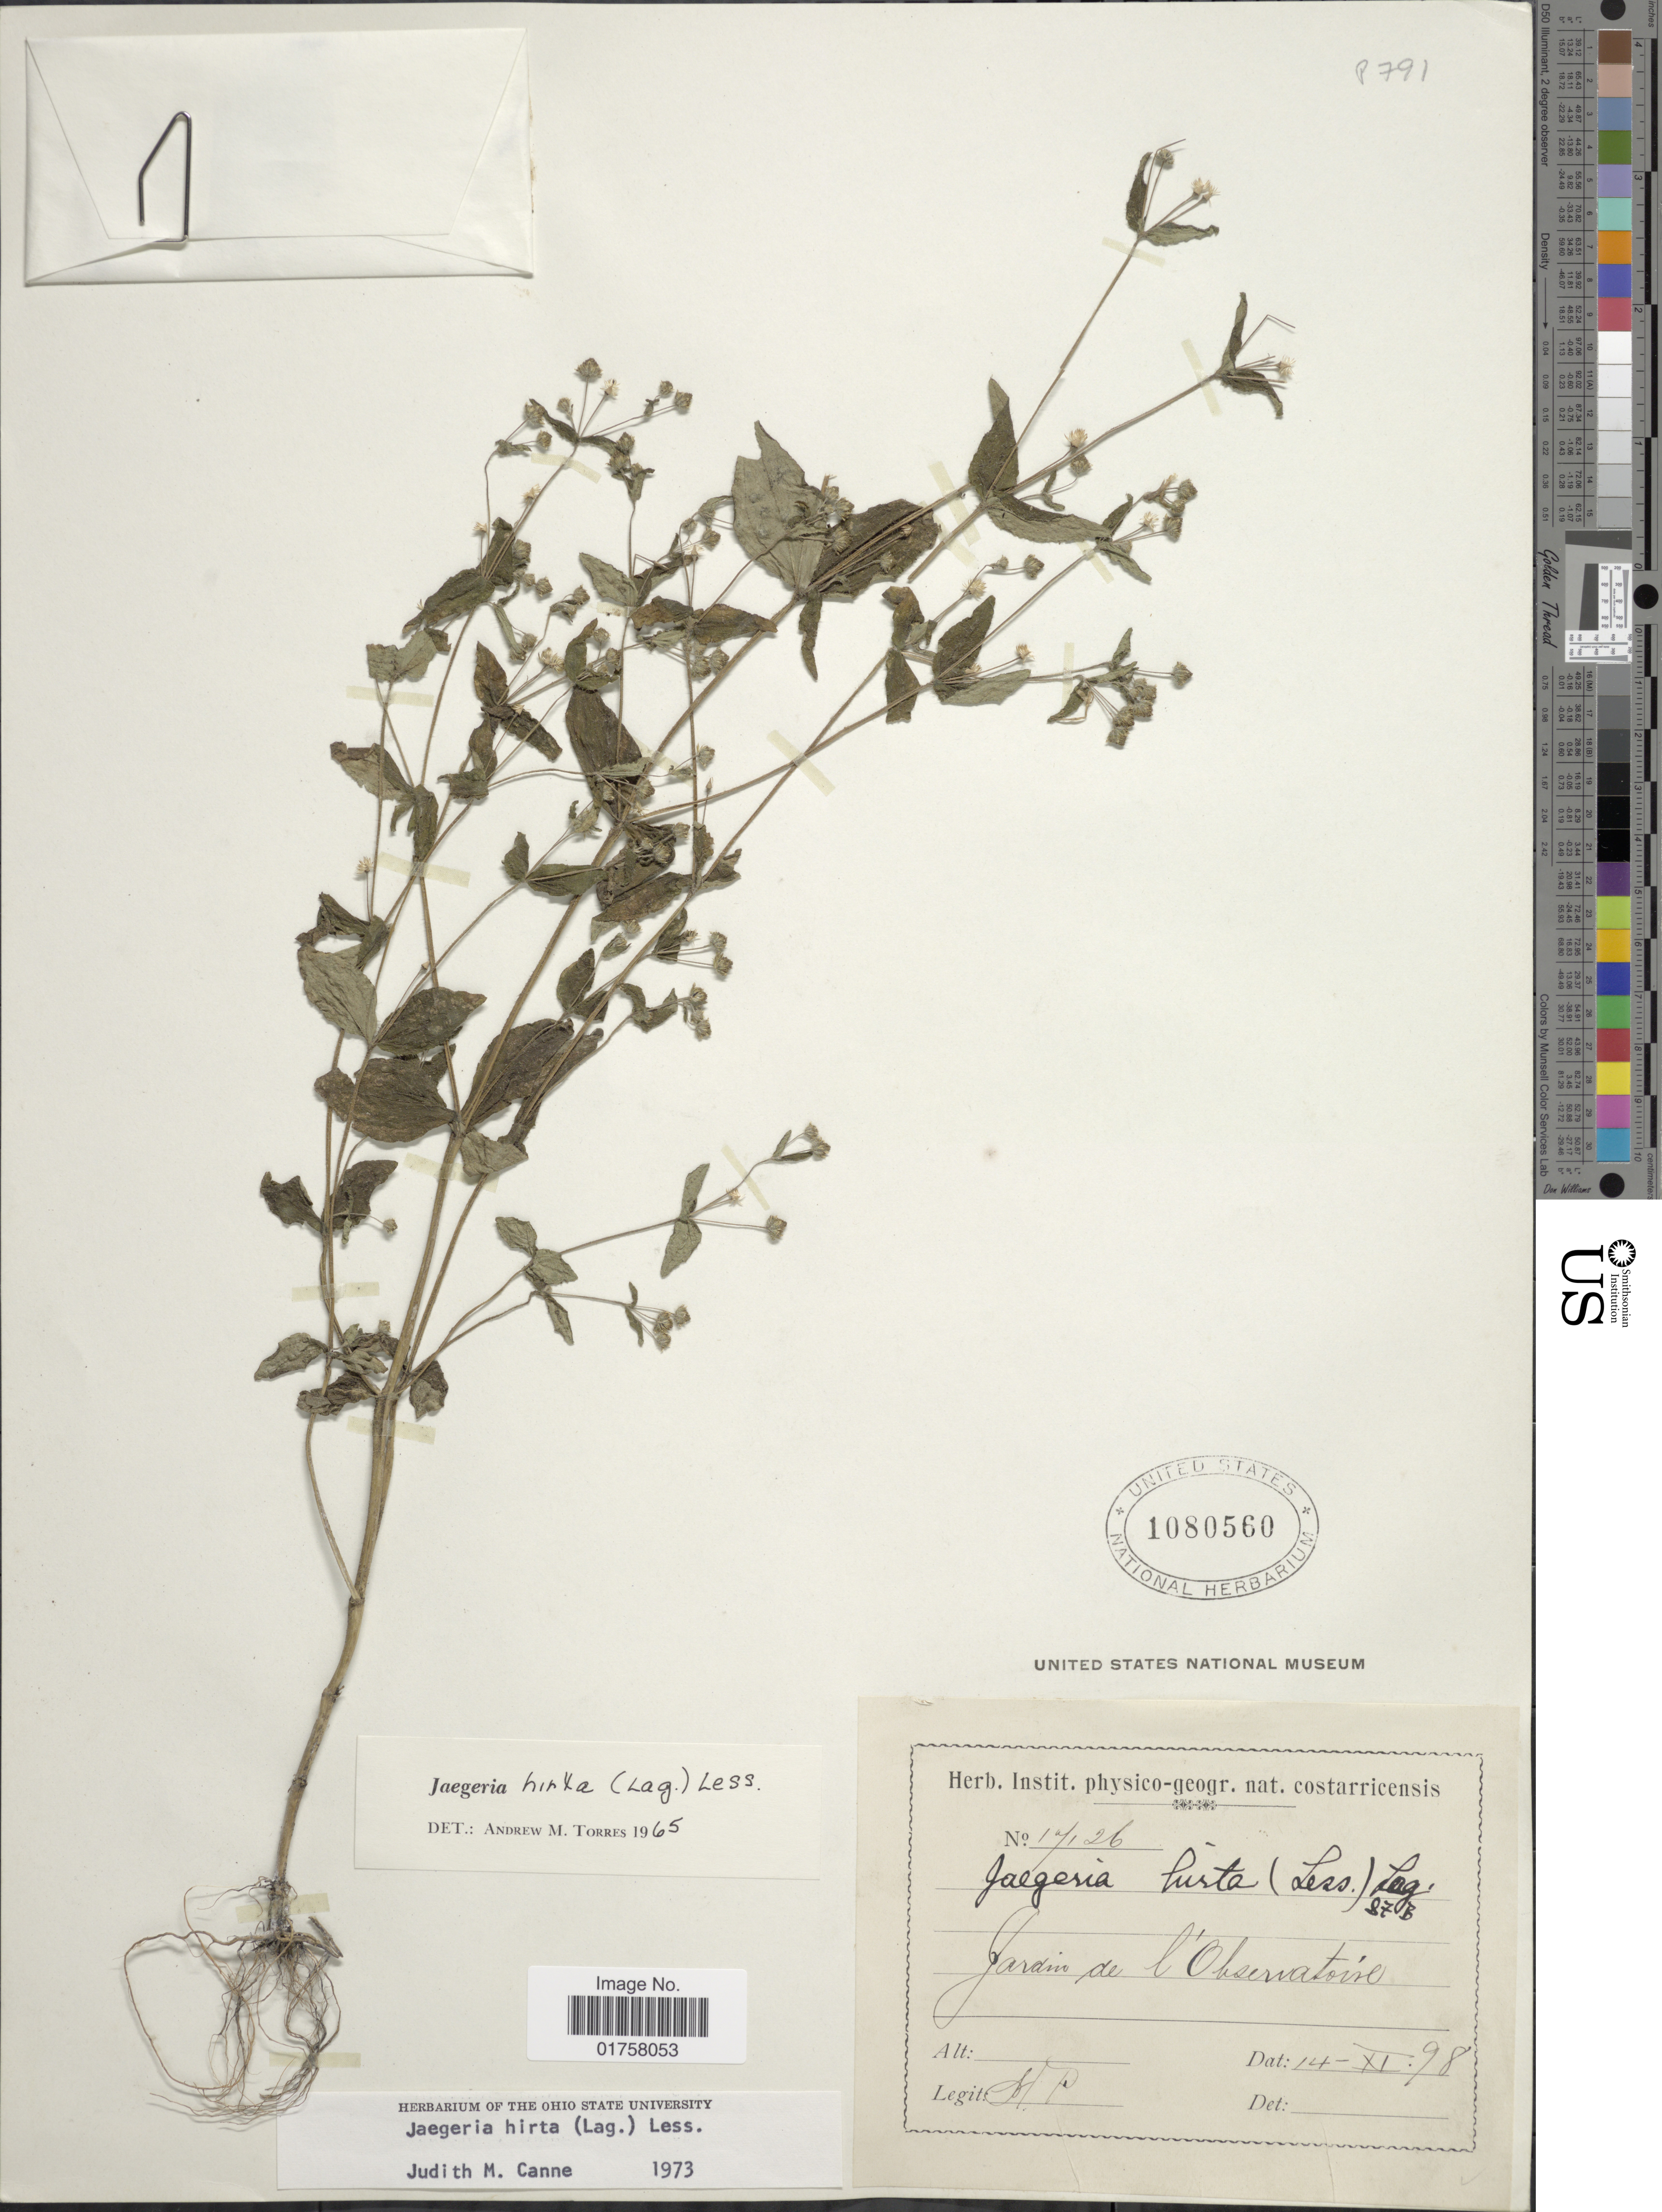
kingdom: Plantae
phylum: Tracheophyta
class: Magnoliopsida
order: Asterales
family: Asteraceae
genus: Jaegeria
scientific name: Jaegeria hirta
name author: (Lag.) Less.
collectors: H. P.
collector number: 17126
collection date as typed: Transcribed d/m/y: 14/11/98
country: Costa Rica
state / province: San José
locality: Jardin de l'Observative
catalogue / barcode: US 1080560